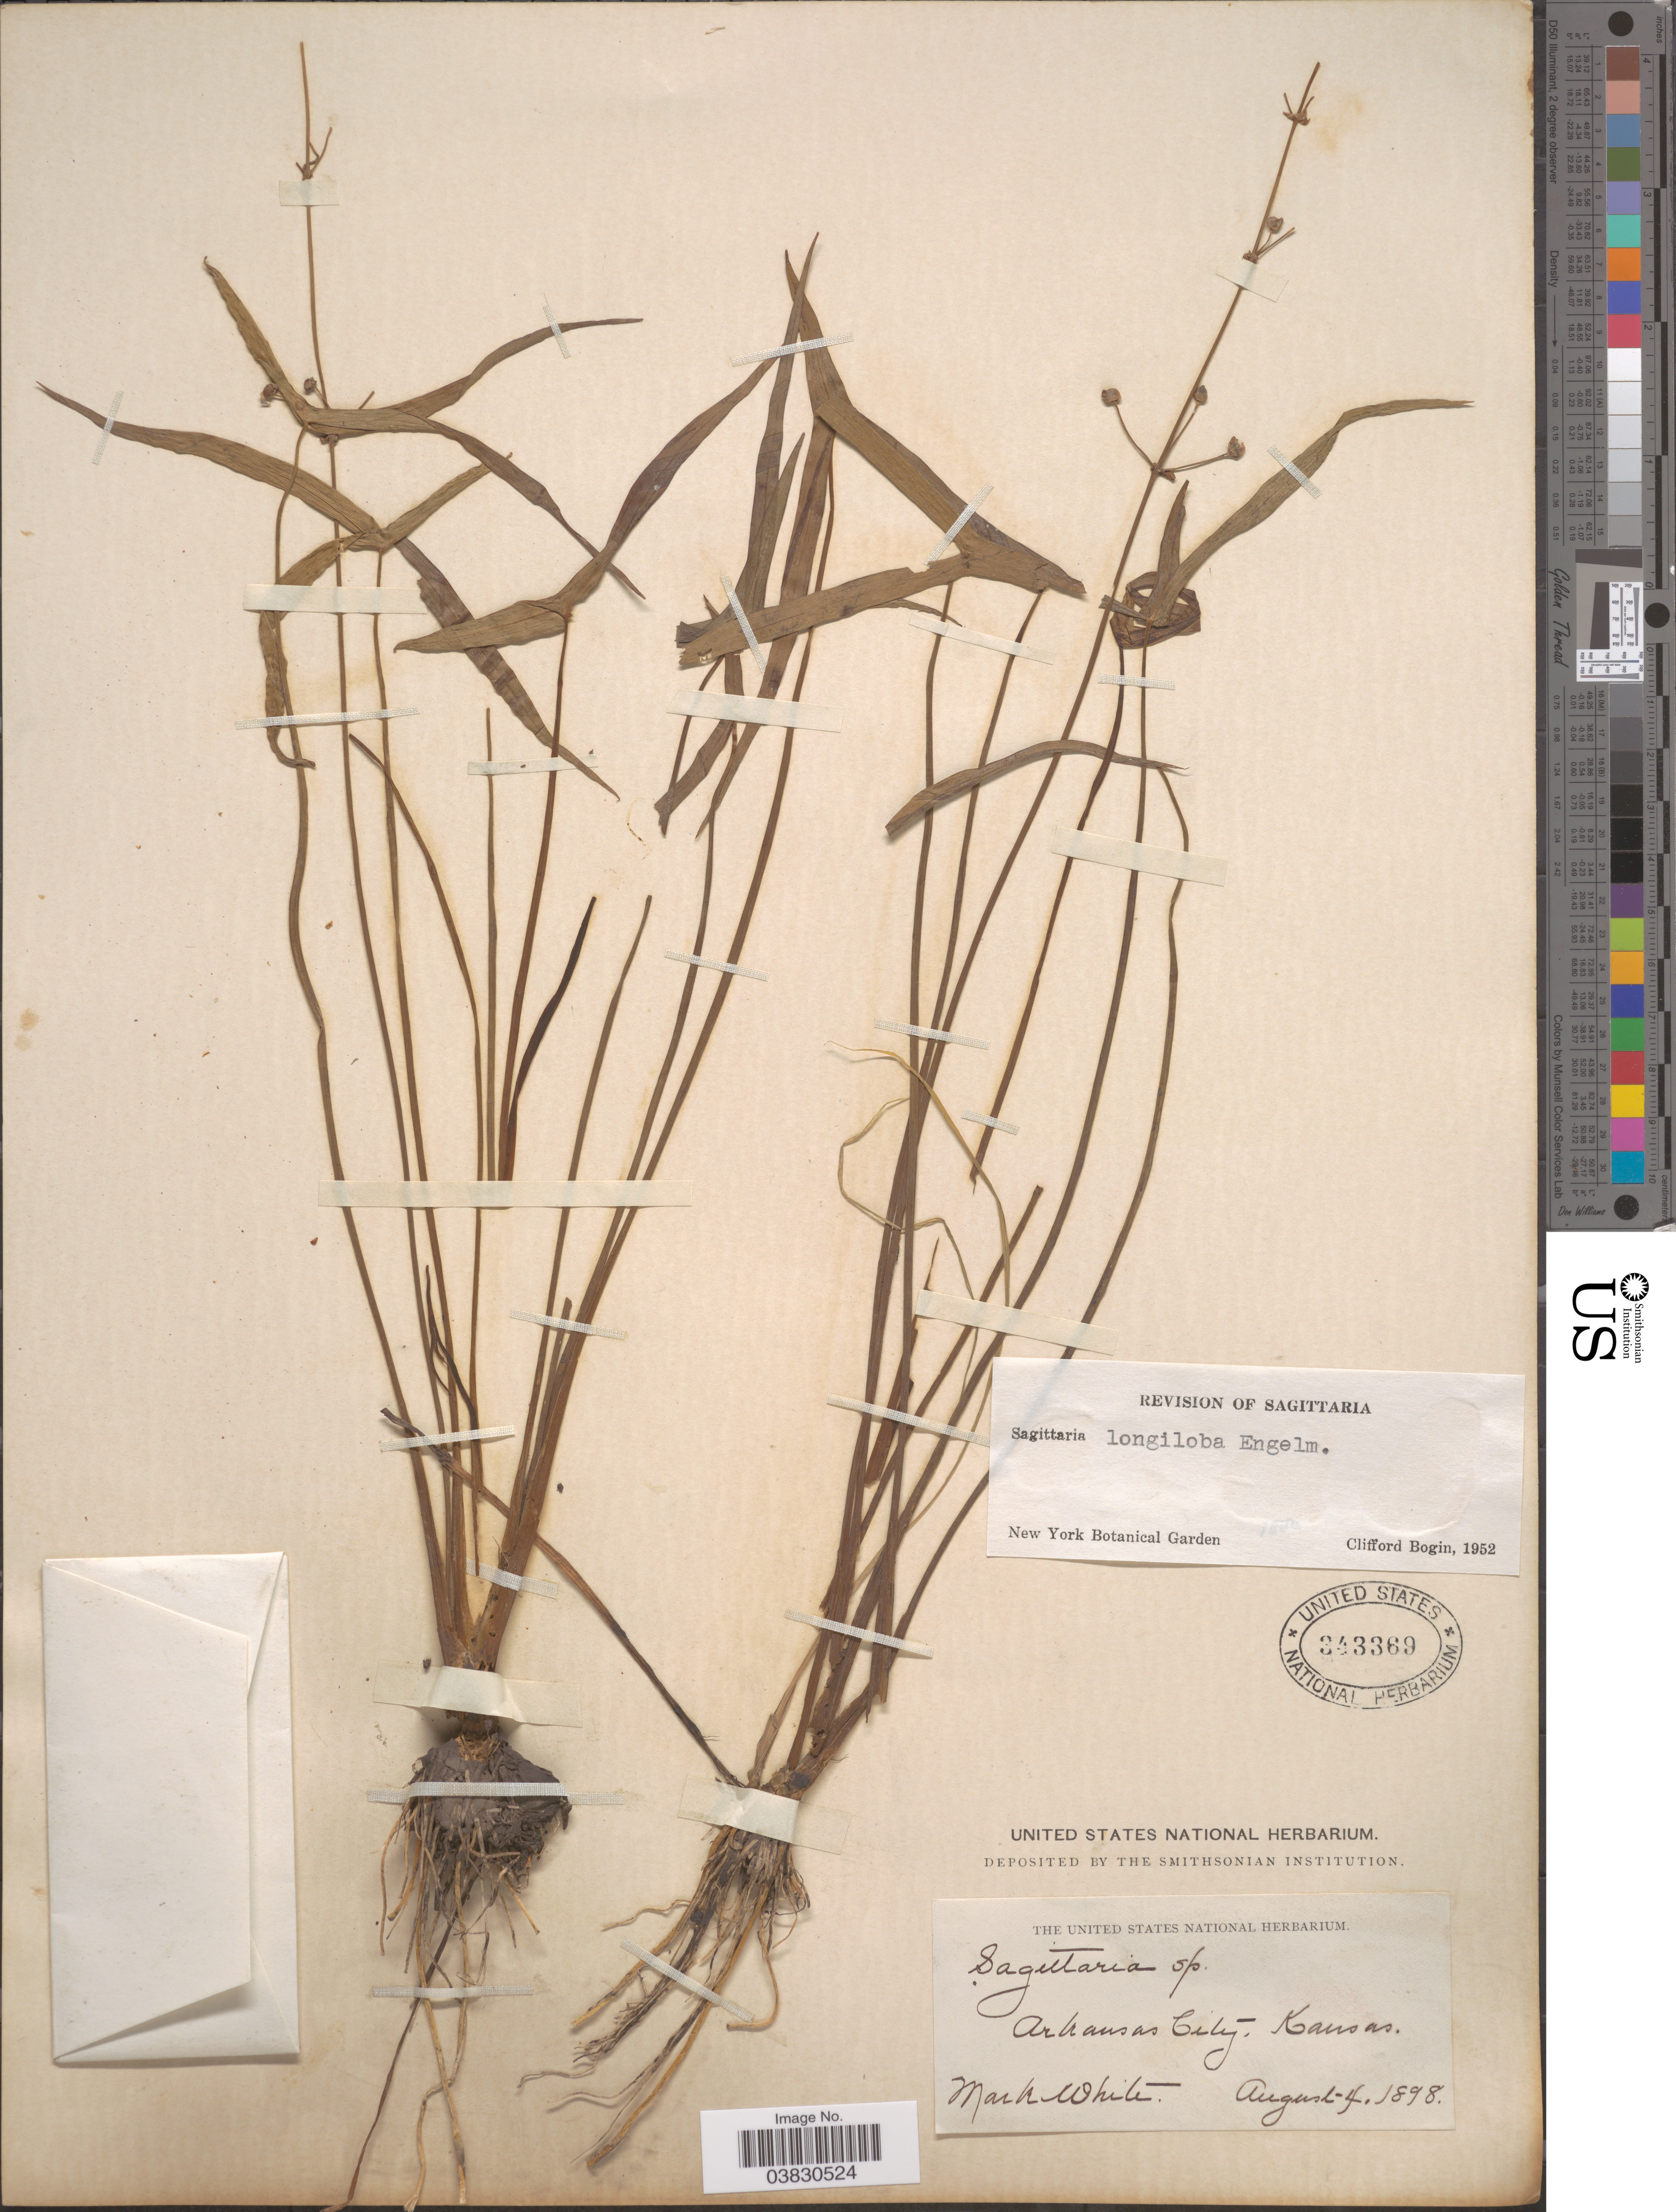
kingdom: Plantae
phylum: Tracheophyta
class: Liliopsida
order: Alismatales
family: Alismataceae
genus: Sagittaria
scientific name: Sagittaria longiloba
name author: Engelm. ex J.G. Sm.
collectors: M. White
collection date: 1898-08-04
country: United States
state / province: Kansas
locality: Arkansas City.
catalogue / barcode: US 343369